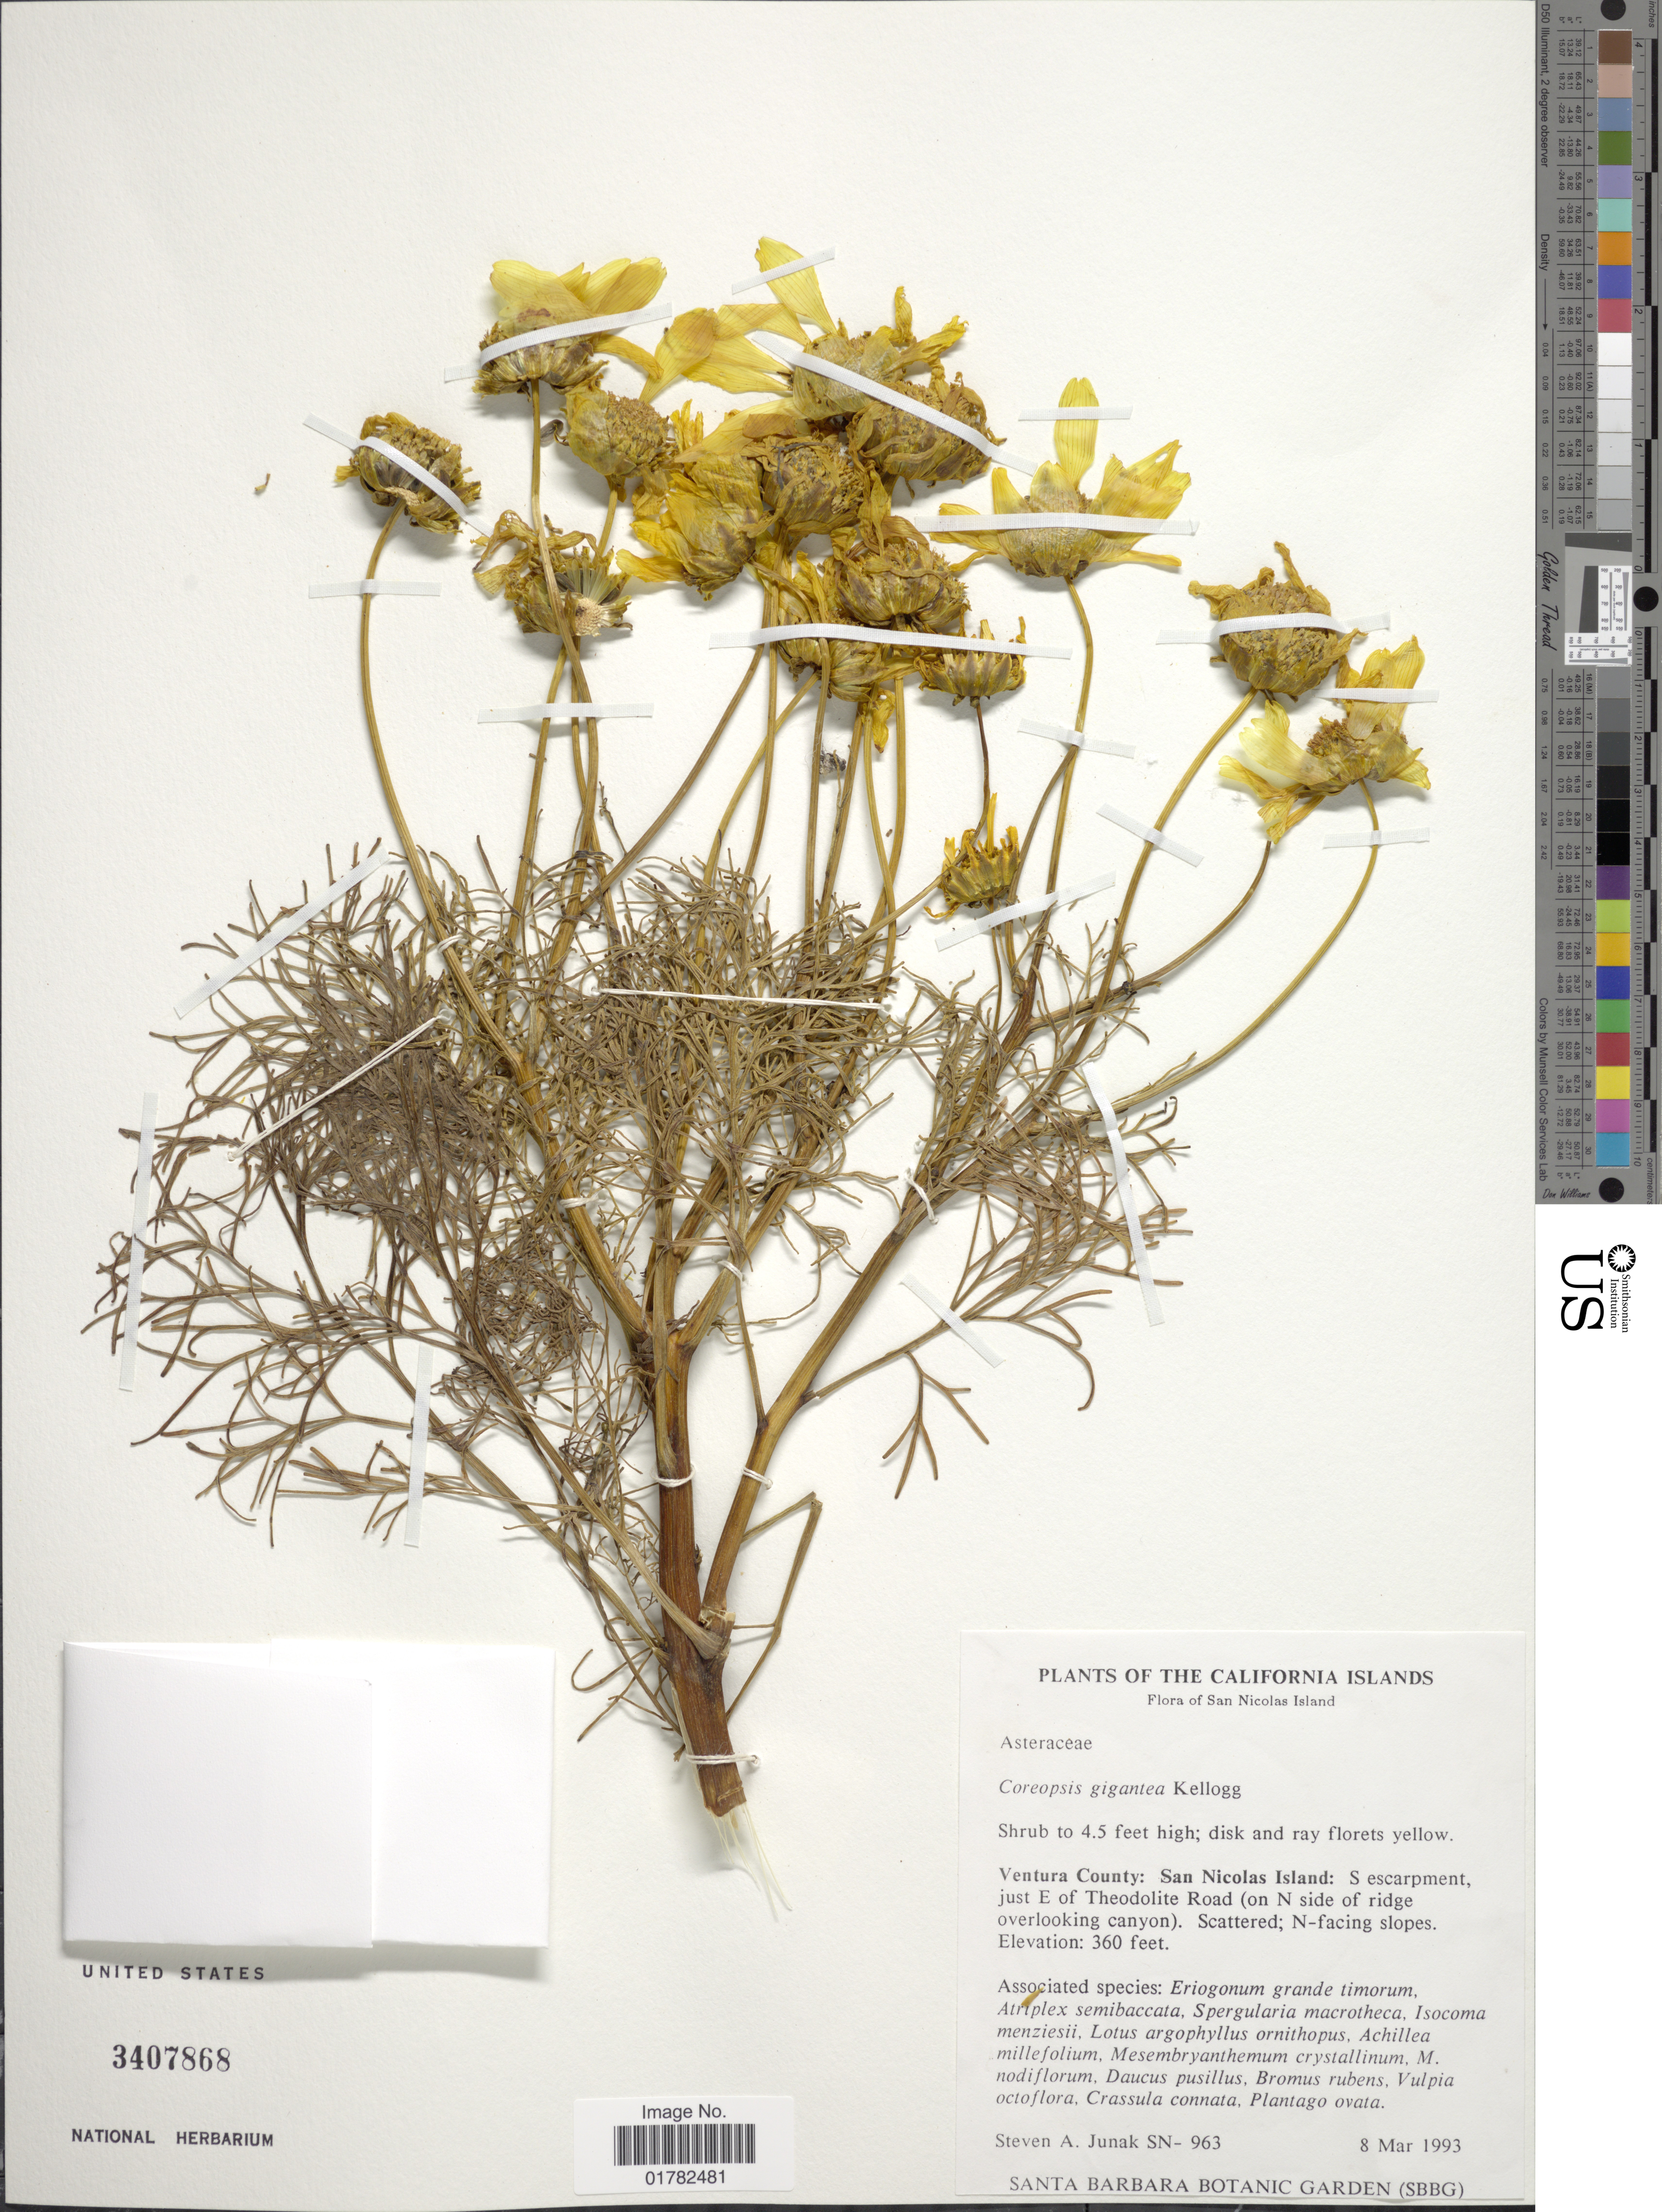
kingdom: Plantae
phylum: Tracheophyta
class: Magnoliopsida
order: Asterales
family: Asteraceae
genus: Coreopsis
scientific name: Coreopsis gigantea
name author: (Kellogg) H.M. Hall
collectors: S. Junak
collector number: SN-963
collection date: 1993-03-08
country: United States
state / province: California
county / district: Ventura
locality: California Islands, San Nicolas Island, Ventura County: San Nicolas Island: S escarpment, just E of Theodolite Road (on N side of ridge overlooking canyon) Scttered, N-facing slopes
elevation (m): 110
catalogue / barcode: US 3407868